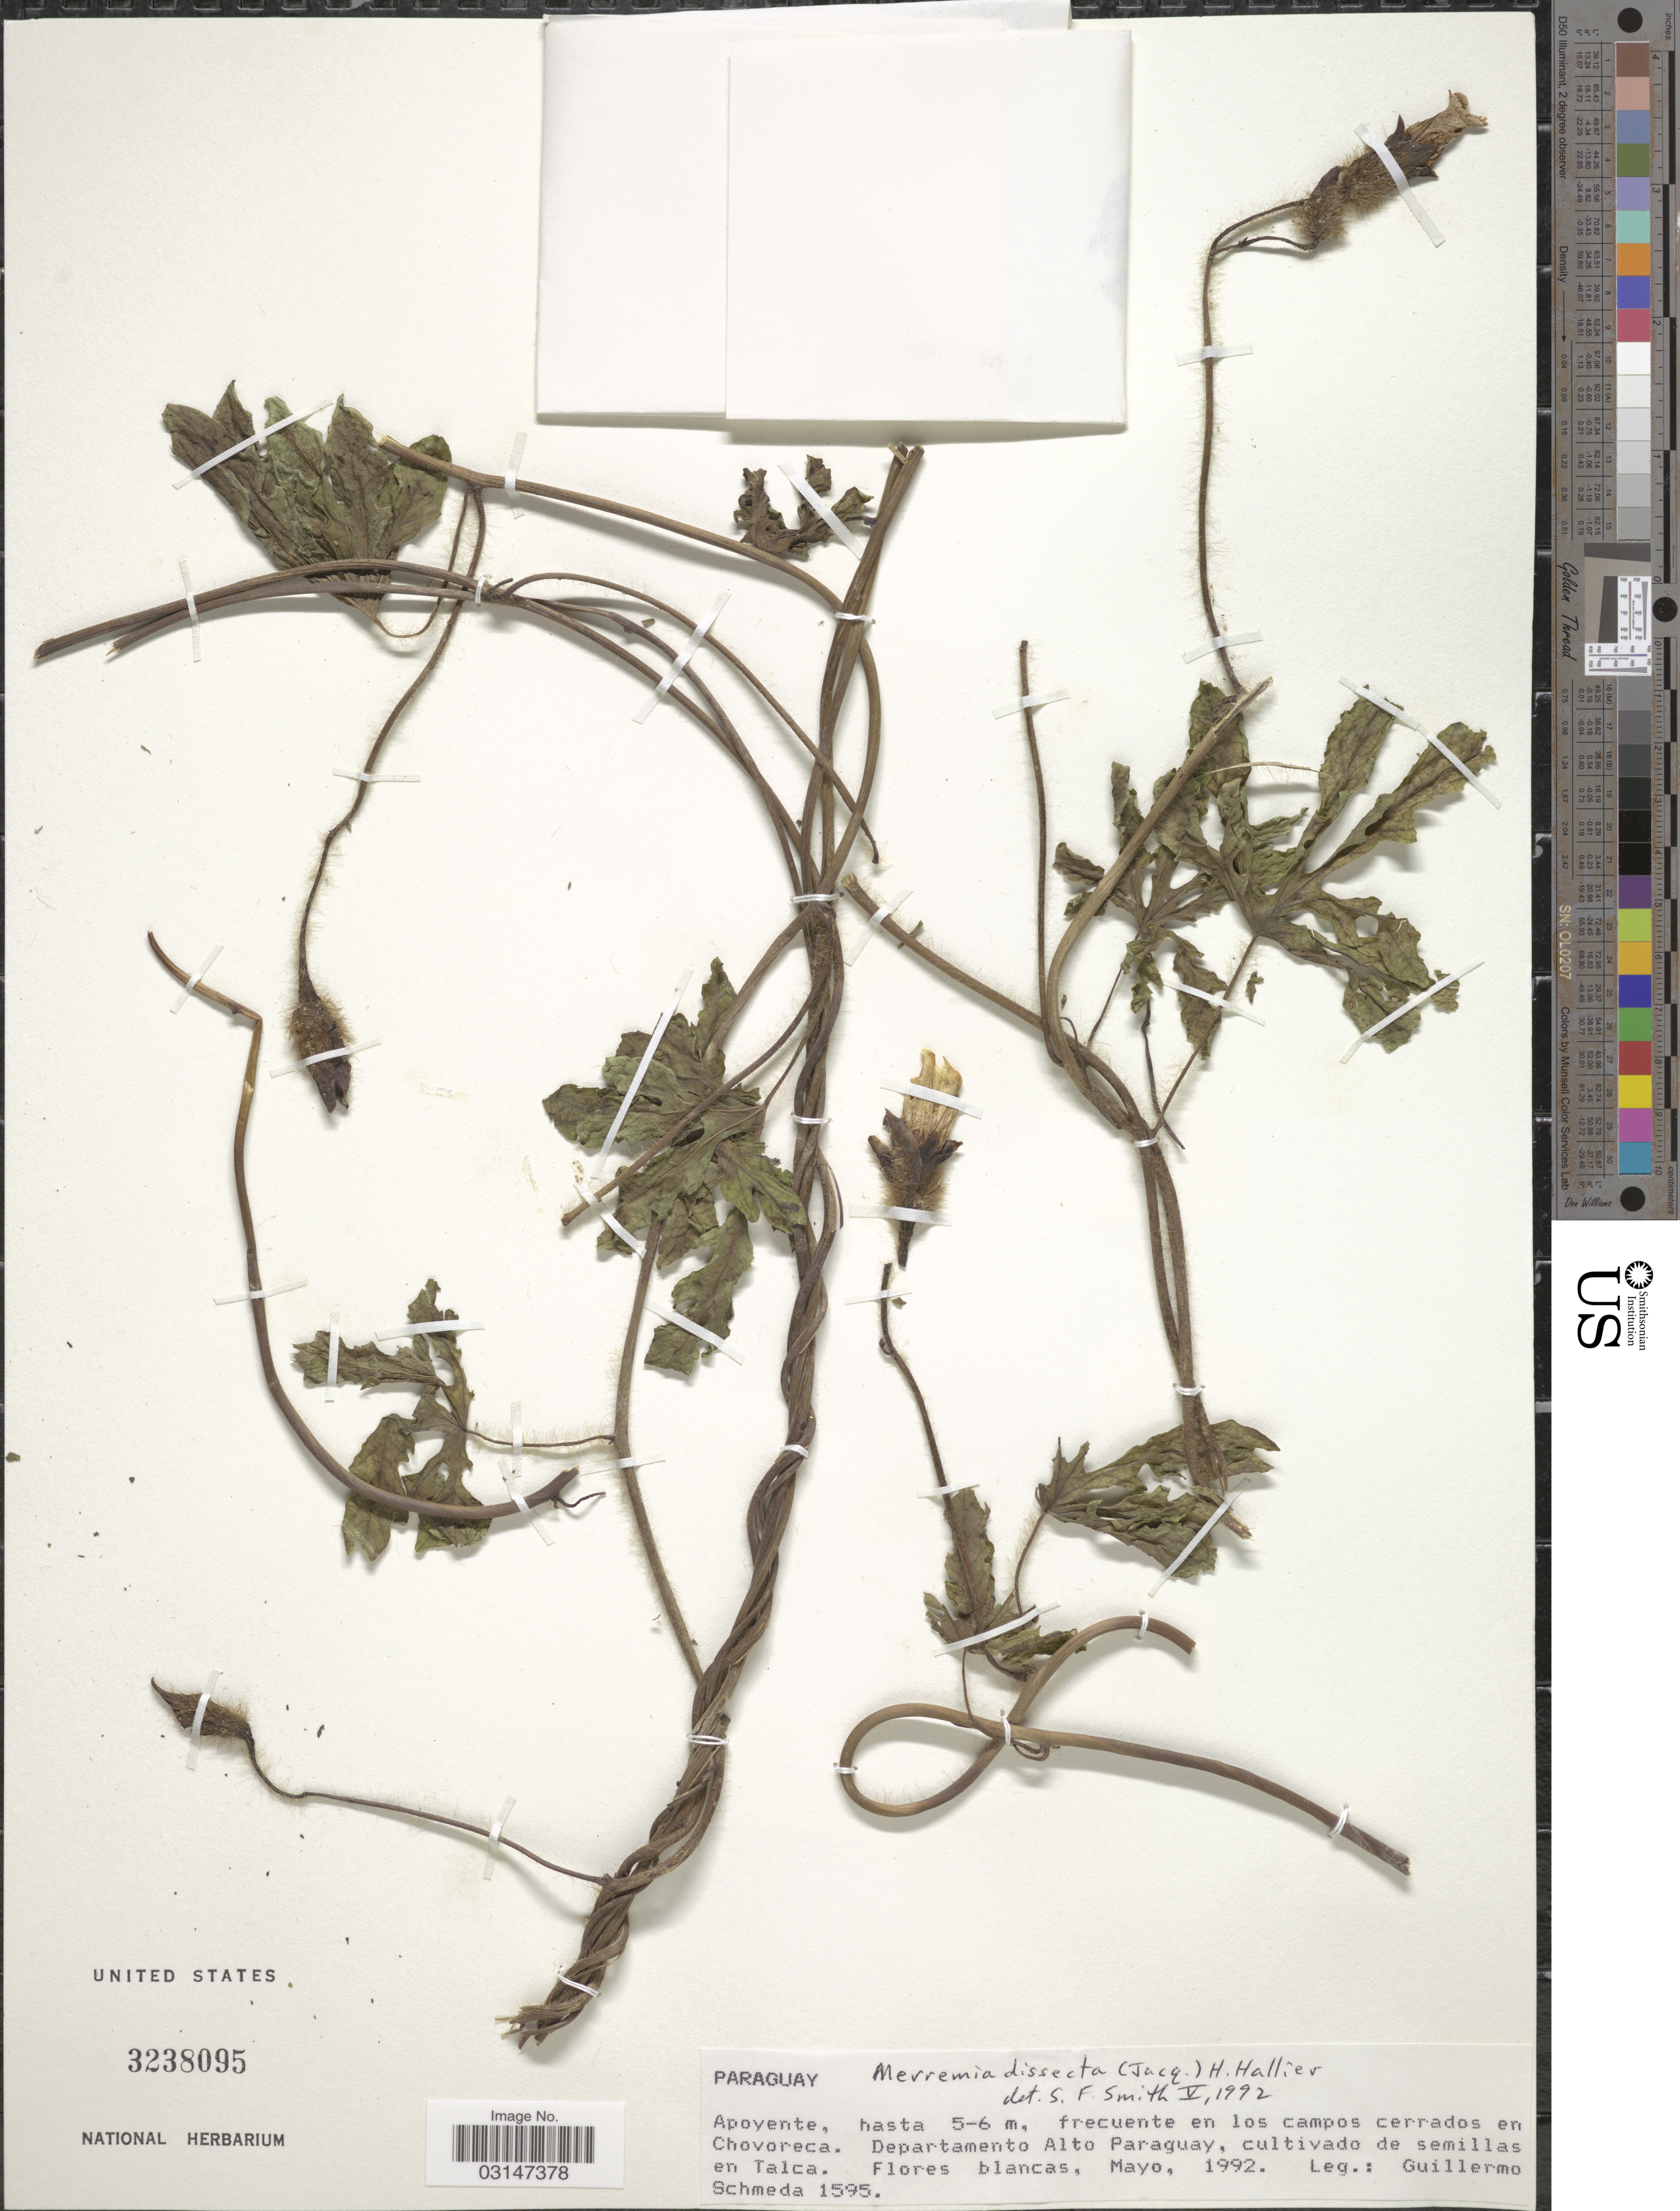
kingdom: Plantae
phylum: Tracheophyta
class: Magnoliopsida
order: Solanales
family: Convolvulaceae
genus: Distimake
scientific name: Distimake dissectus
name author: (Jacq.) A. R. Simões & Staples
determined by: Strong, Mark T., (BOT), Smithsonian Institution - National Museum of Natural History (UNITED STATES)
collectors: G. Schmeda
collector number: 1595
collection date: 1992-05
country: Paraguay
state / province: Alto Paraguay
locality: Departamento Alto Paraguay, cultivado de semillas en Talca.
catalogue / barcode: US 3238095